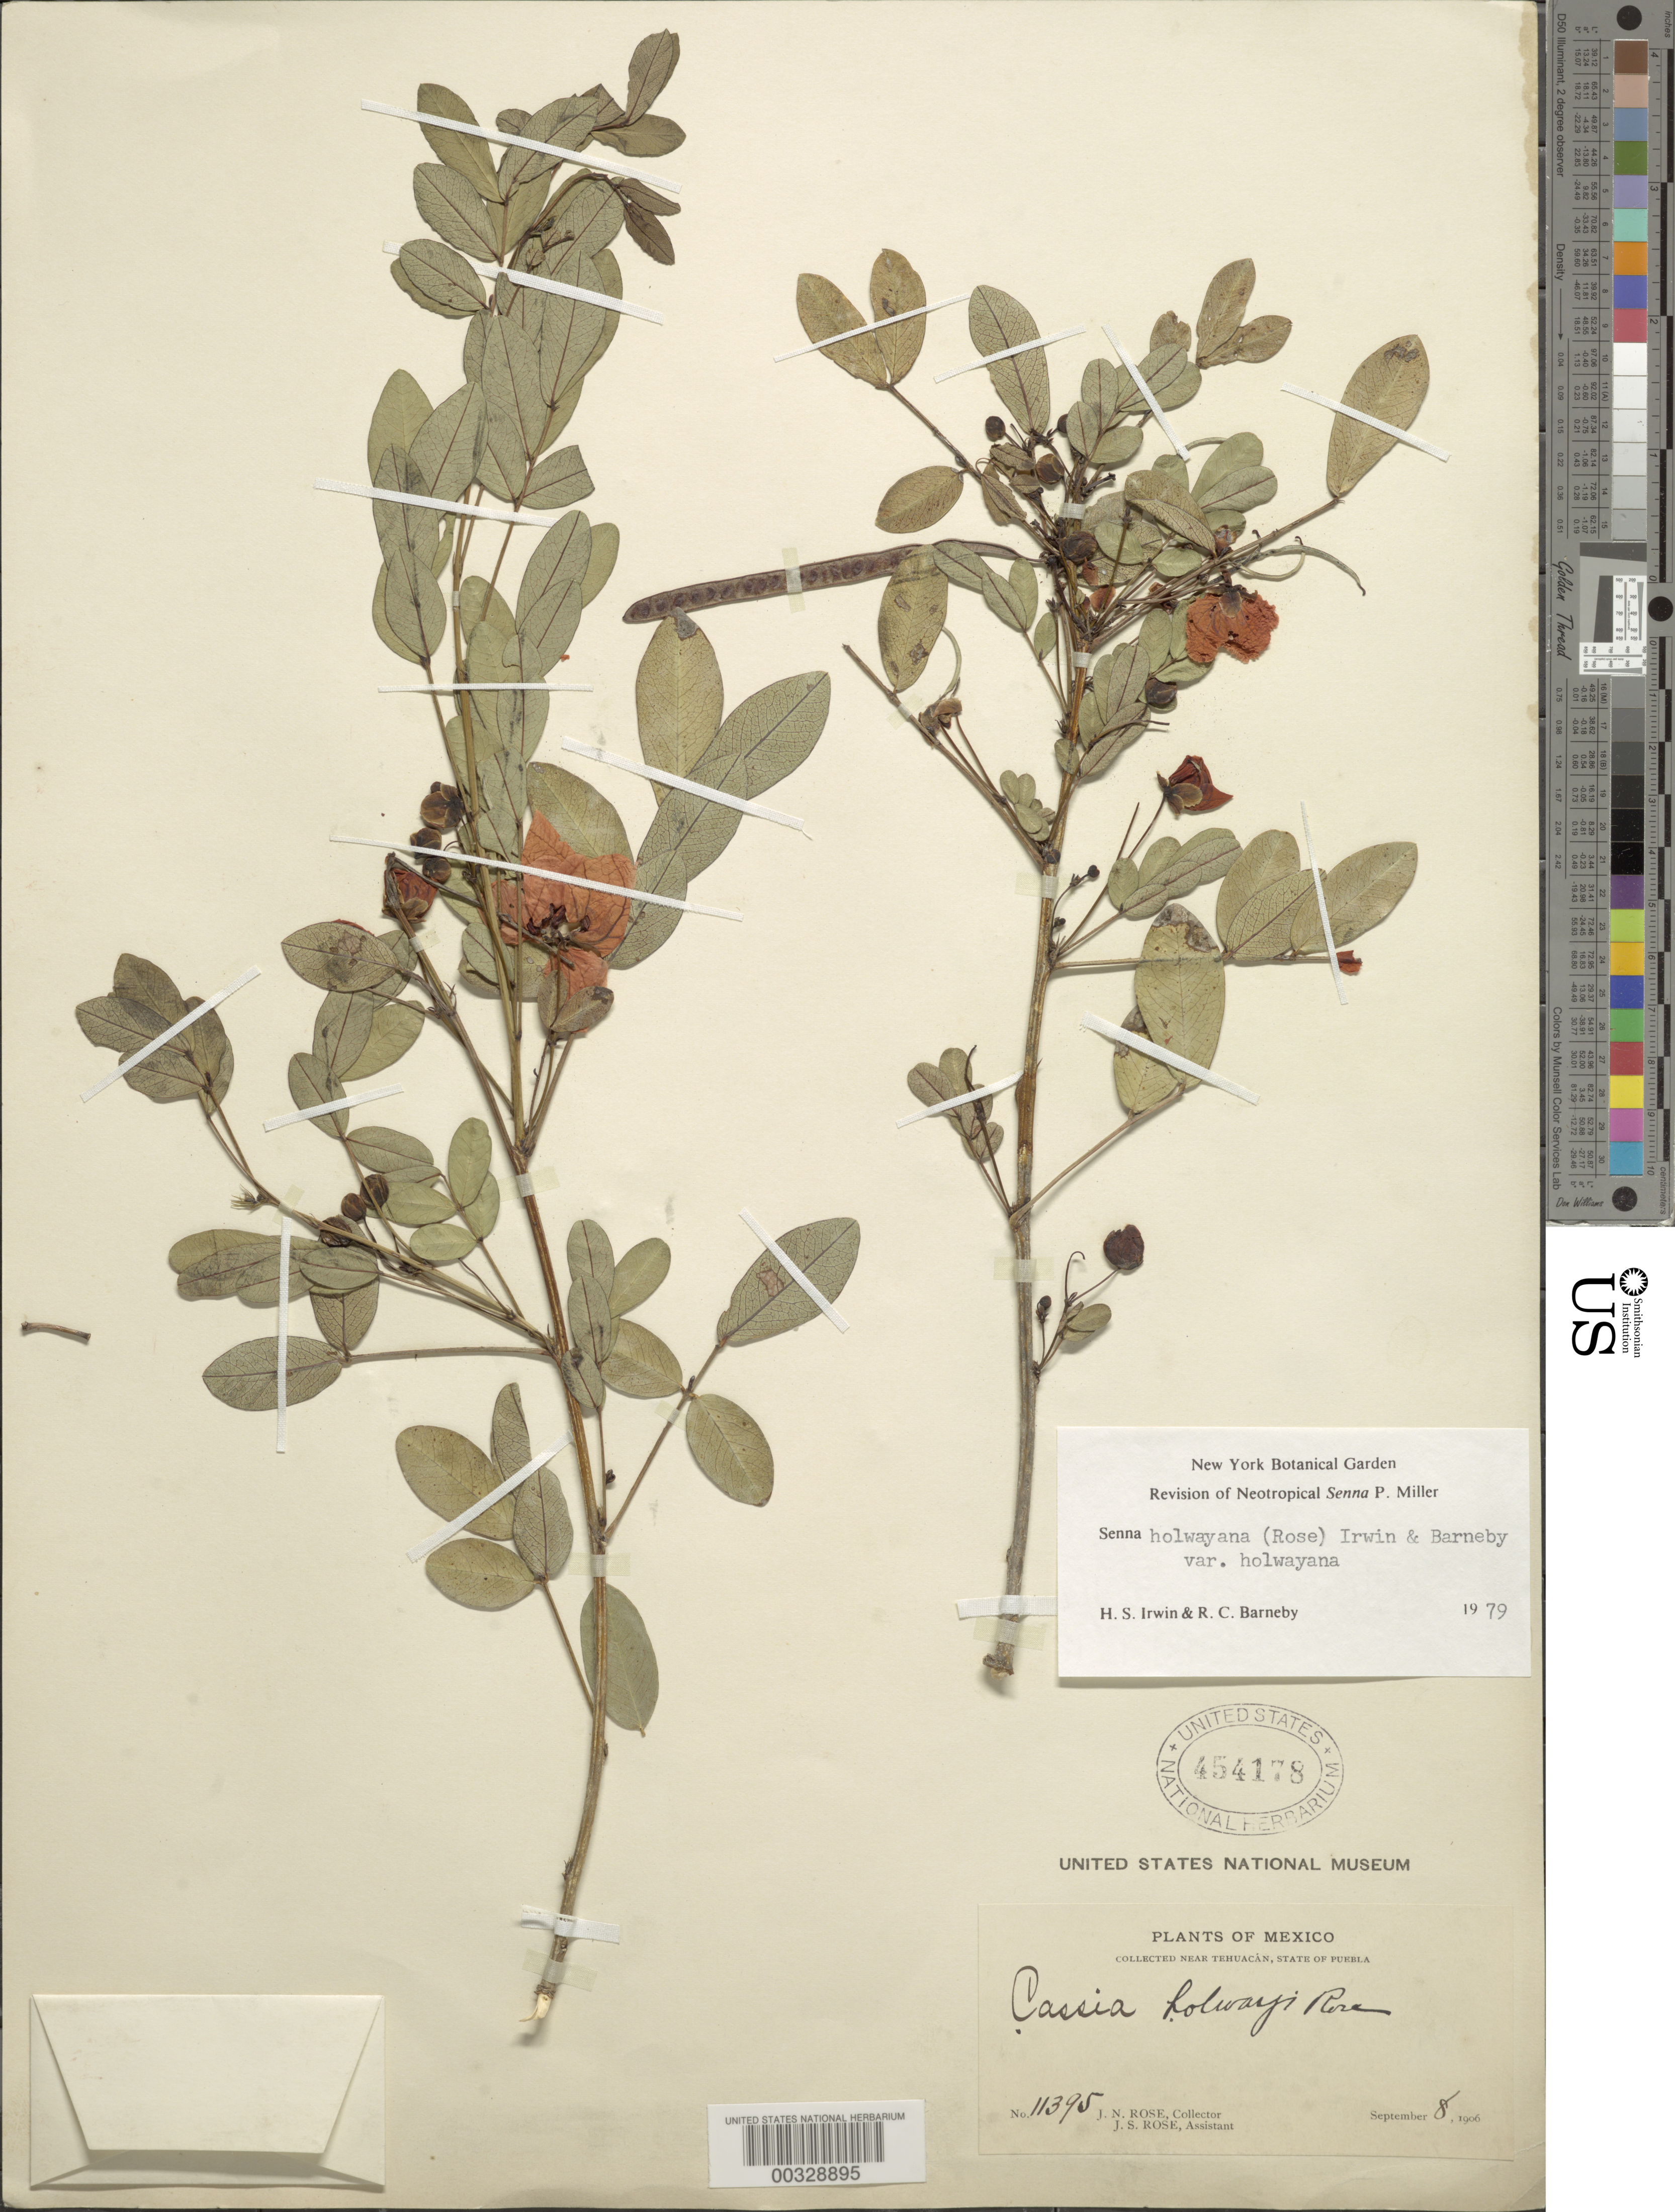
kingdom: Plantae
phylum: Tracheophyta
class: Magnoliopsida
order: Fabales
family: Fabaceae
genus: Senna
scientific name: Senna holwayana var. holwayana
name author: (Rose) H.S. Irwin & Barneby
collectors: J. N. Rose & J. S. Rose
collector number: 11395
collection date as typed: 08 Sep 1906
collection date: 1906-09-08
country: Mexico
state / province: Puebla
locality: Near Tehuacan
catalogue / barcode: US 454178